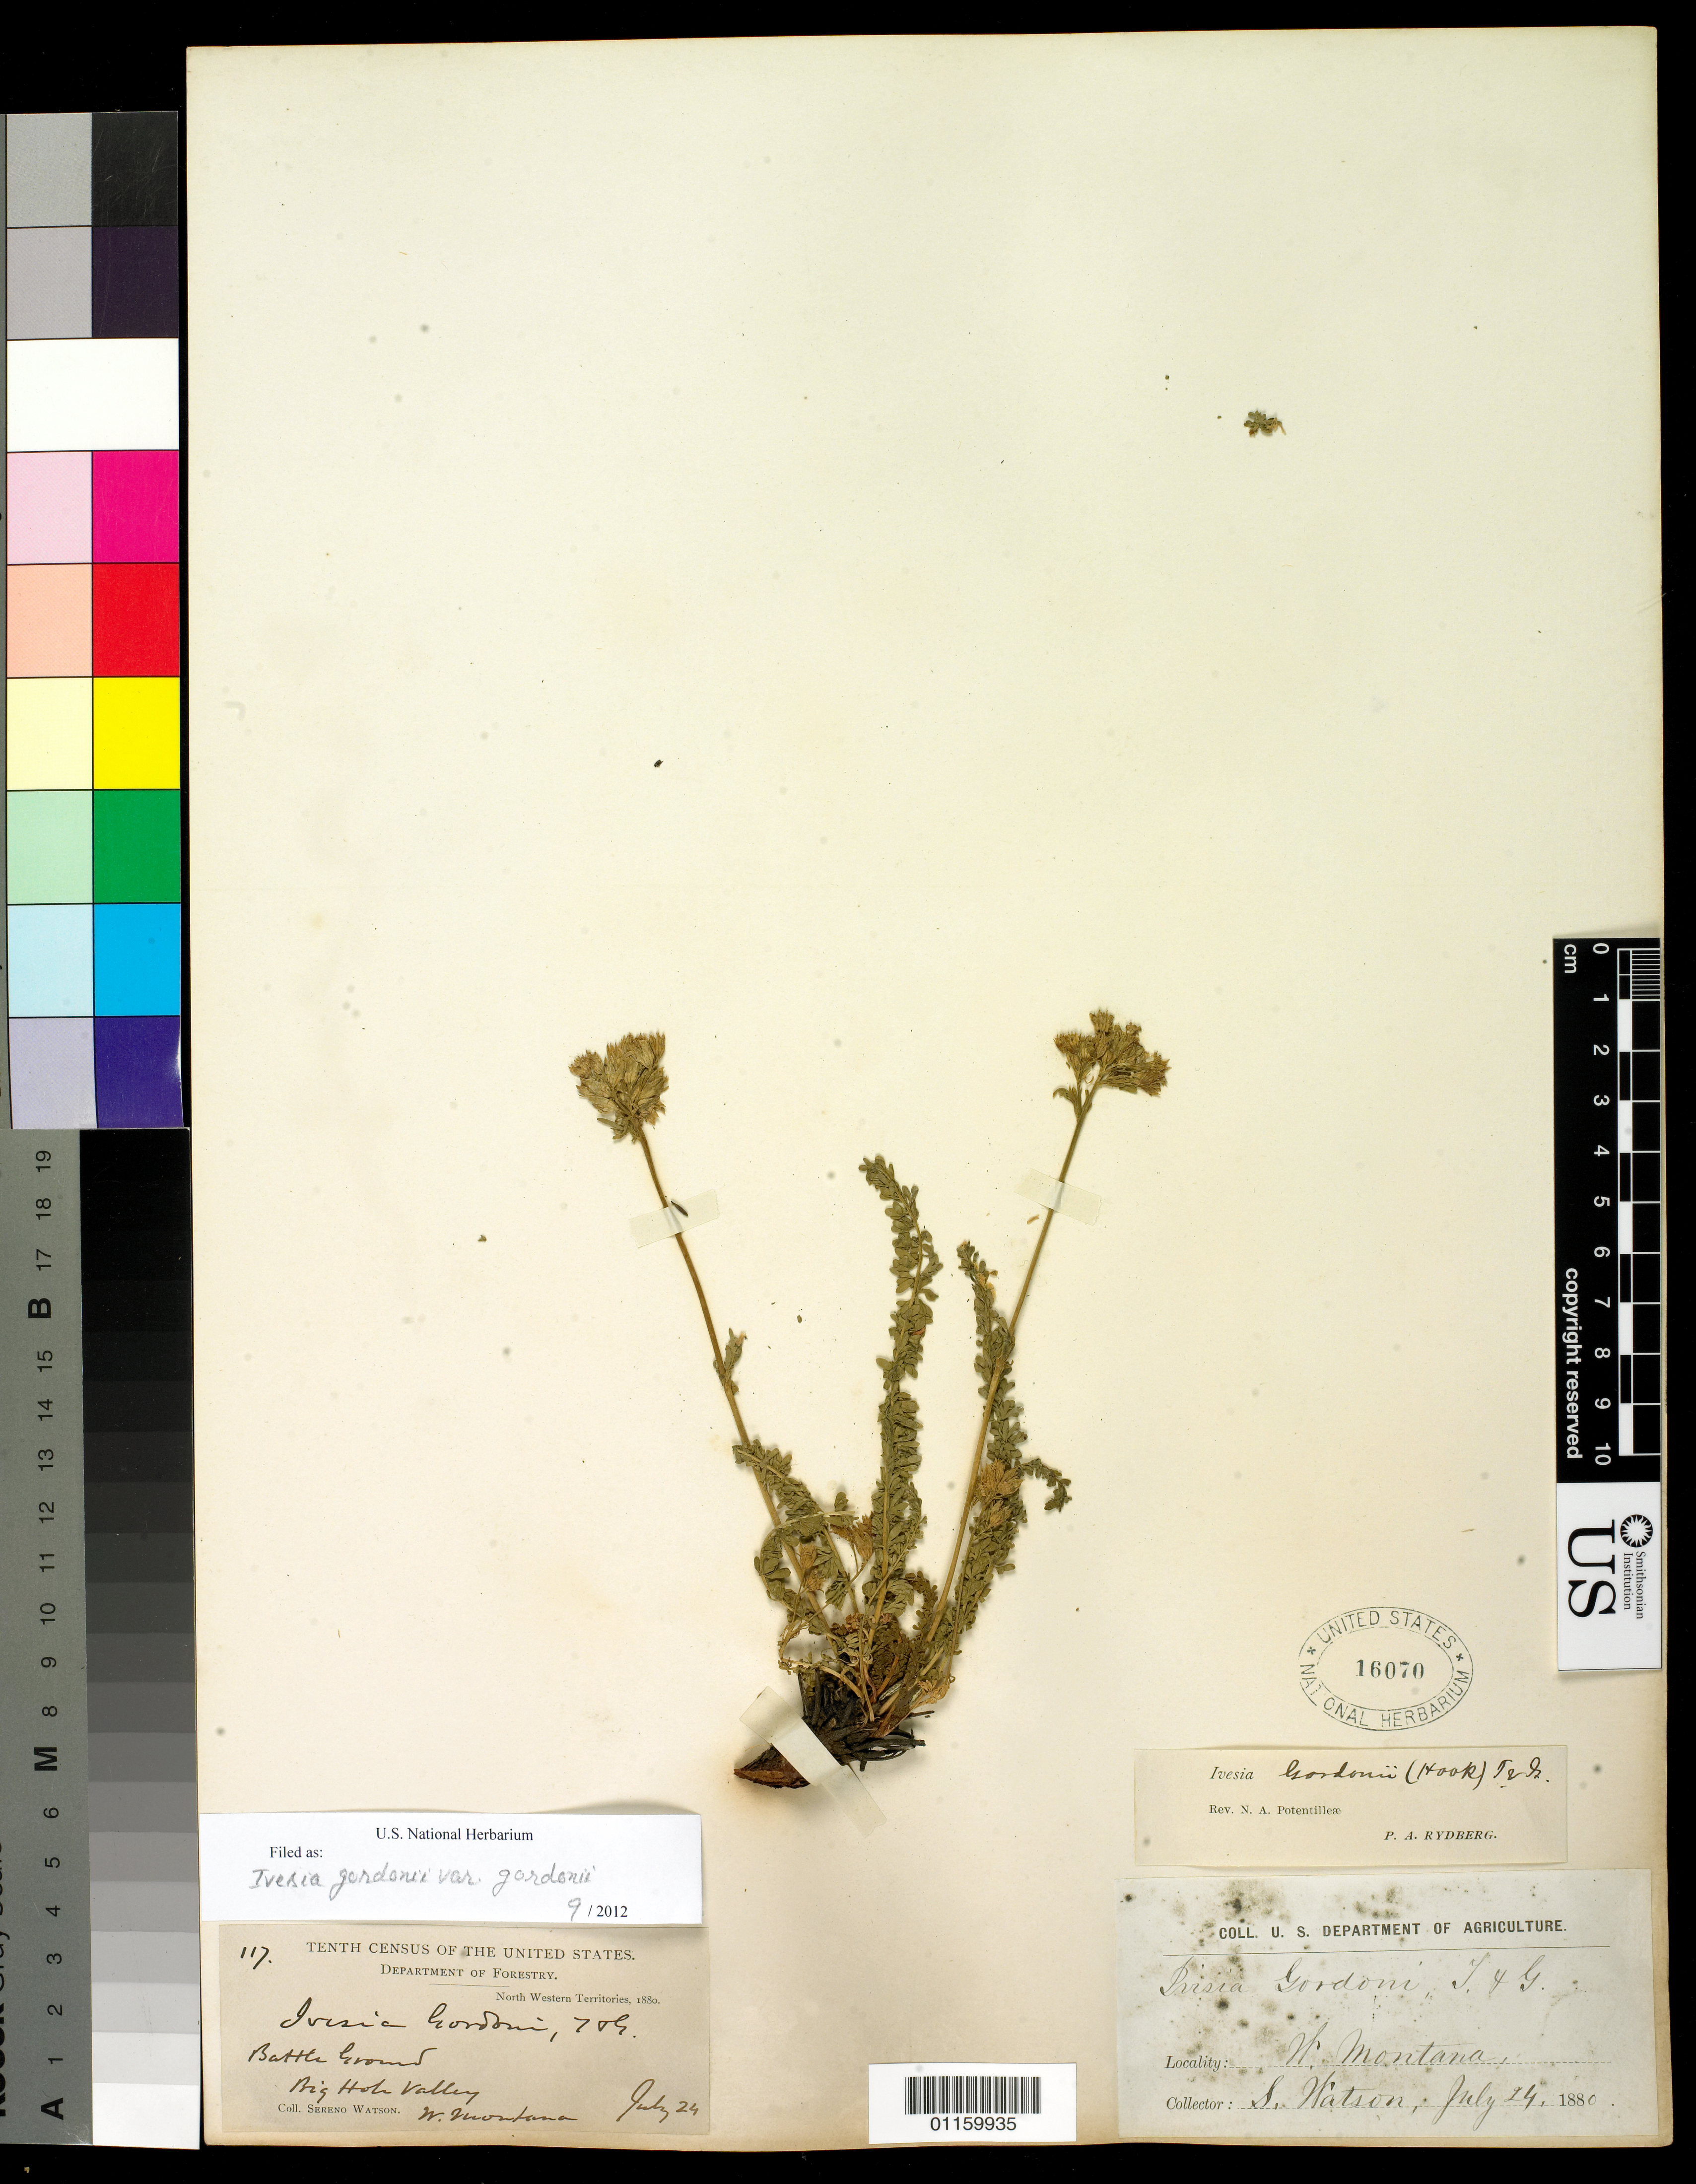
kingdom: Plantae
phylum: Tracheophyta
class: Magnoliopsida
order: Rosales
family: Rosaceae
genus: Potentilla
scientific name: Potentilla gordonii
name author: (Hook.) Greene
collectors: S. Watson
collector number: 117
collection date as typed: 24 Jul 1880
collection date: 1880-07-24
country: United States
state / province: Montana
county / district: Beaverhead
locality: Big Hole Valley , W. Montana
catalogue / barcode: US 16070